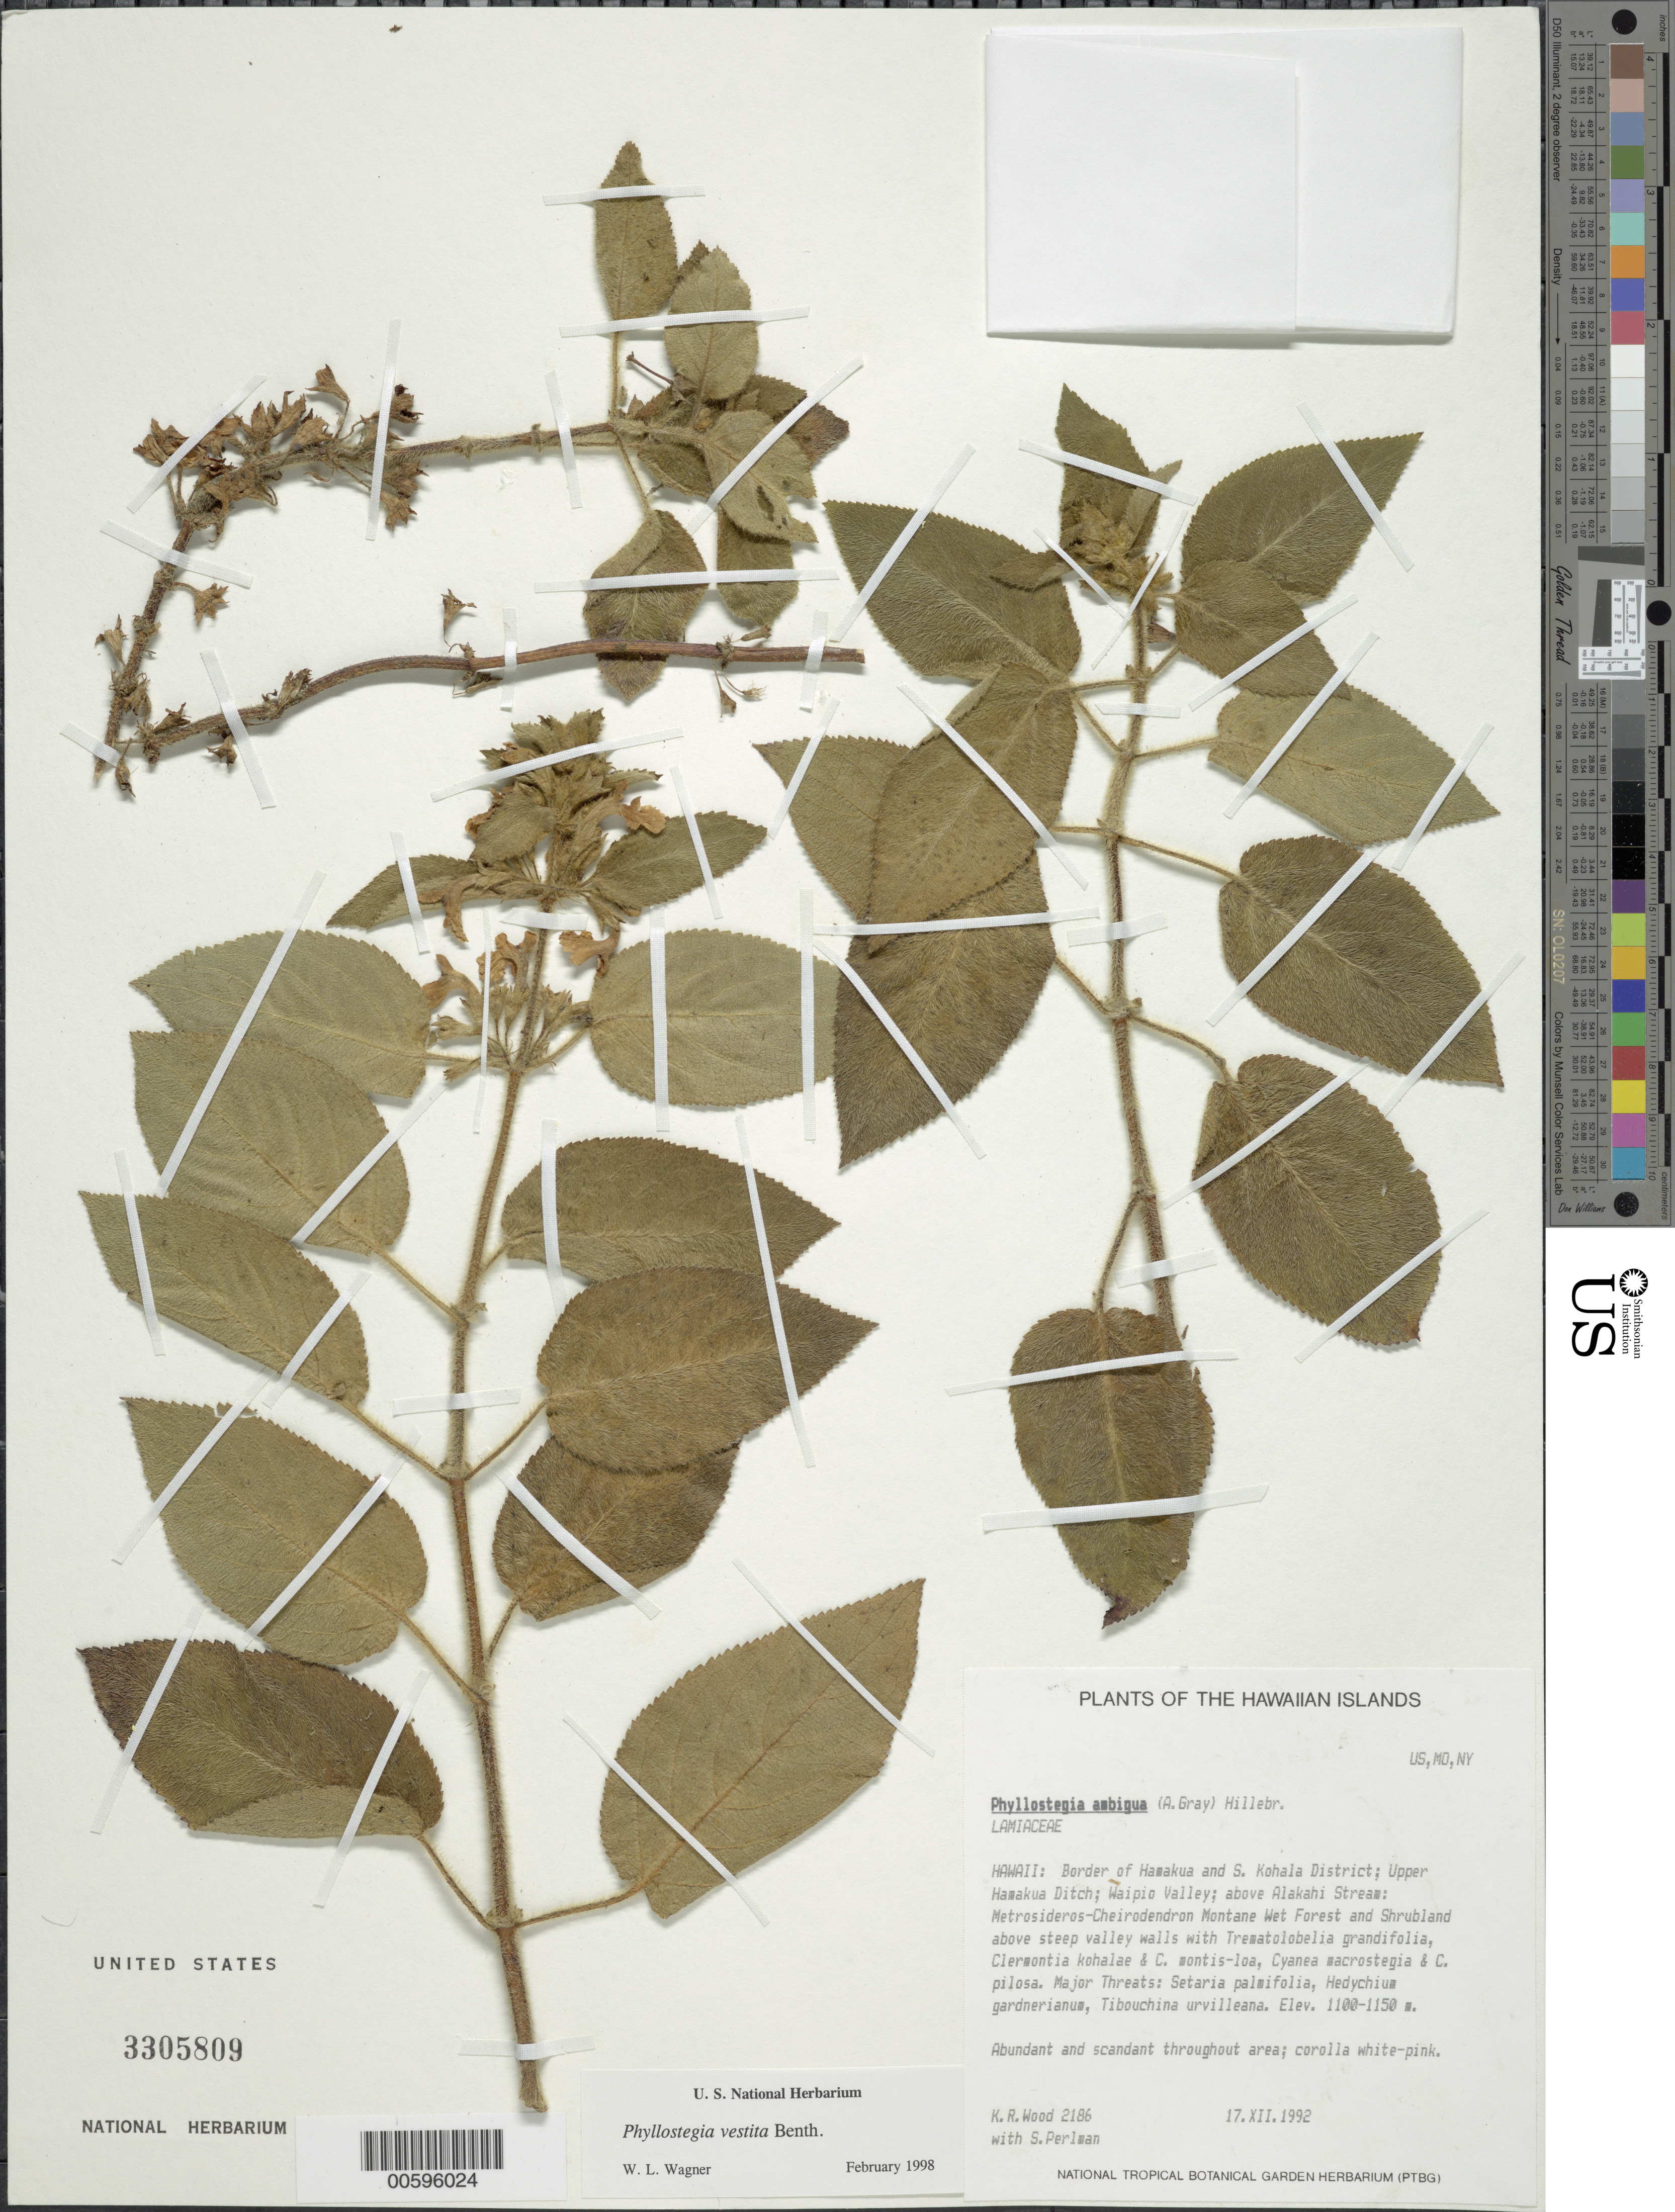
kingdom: Plantae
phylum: Tracheophyta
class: Magnoliopsida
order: Lamiales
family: Lamiaceae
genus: Phyllostegia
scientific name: Phyllostegia vestita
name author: Benth.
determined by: Wagner, W. L., (BOT), Smithsonian Institution - National Museum of Natural History (UNITED STATES)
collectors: K. R. Wood & S. P. Perlman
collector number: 2186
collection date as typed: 17 Dec 1992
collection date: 1992-12-17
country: United States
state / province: Hawaii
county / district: Hawaii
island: Hawaii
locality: Border of Hamakua and S Kohala Dist; Upper Hamakua Ditch; Waipio Valley; above Alakahi Stream.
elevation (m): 1100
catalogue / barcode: US 3305809